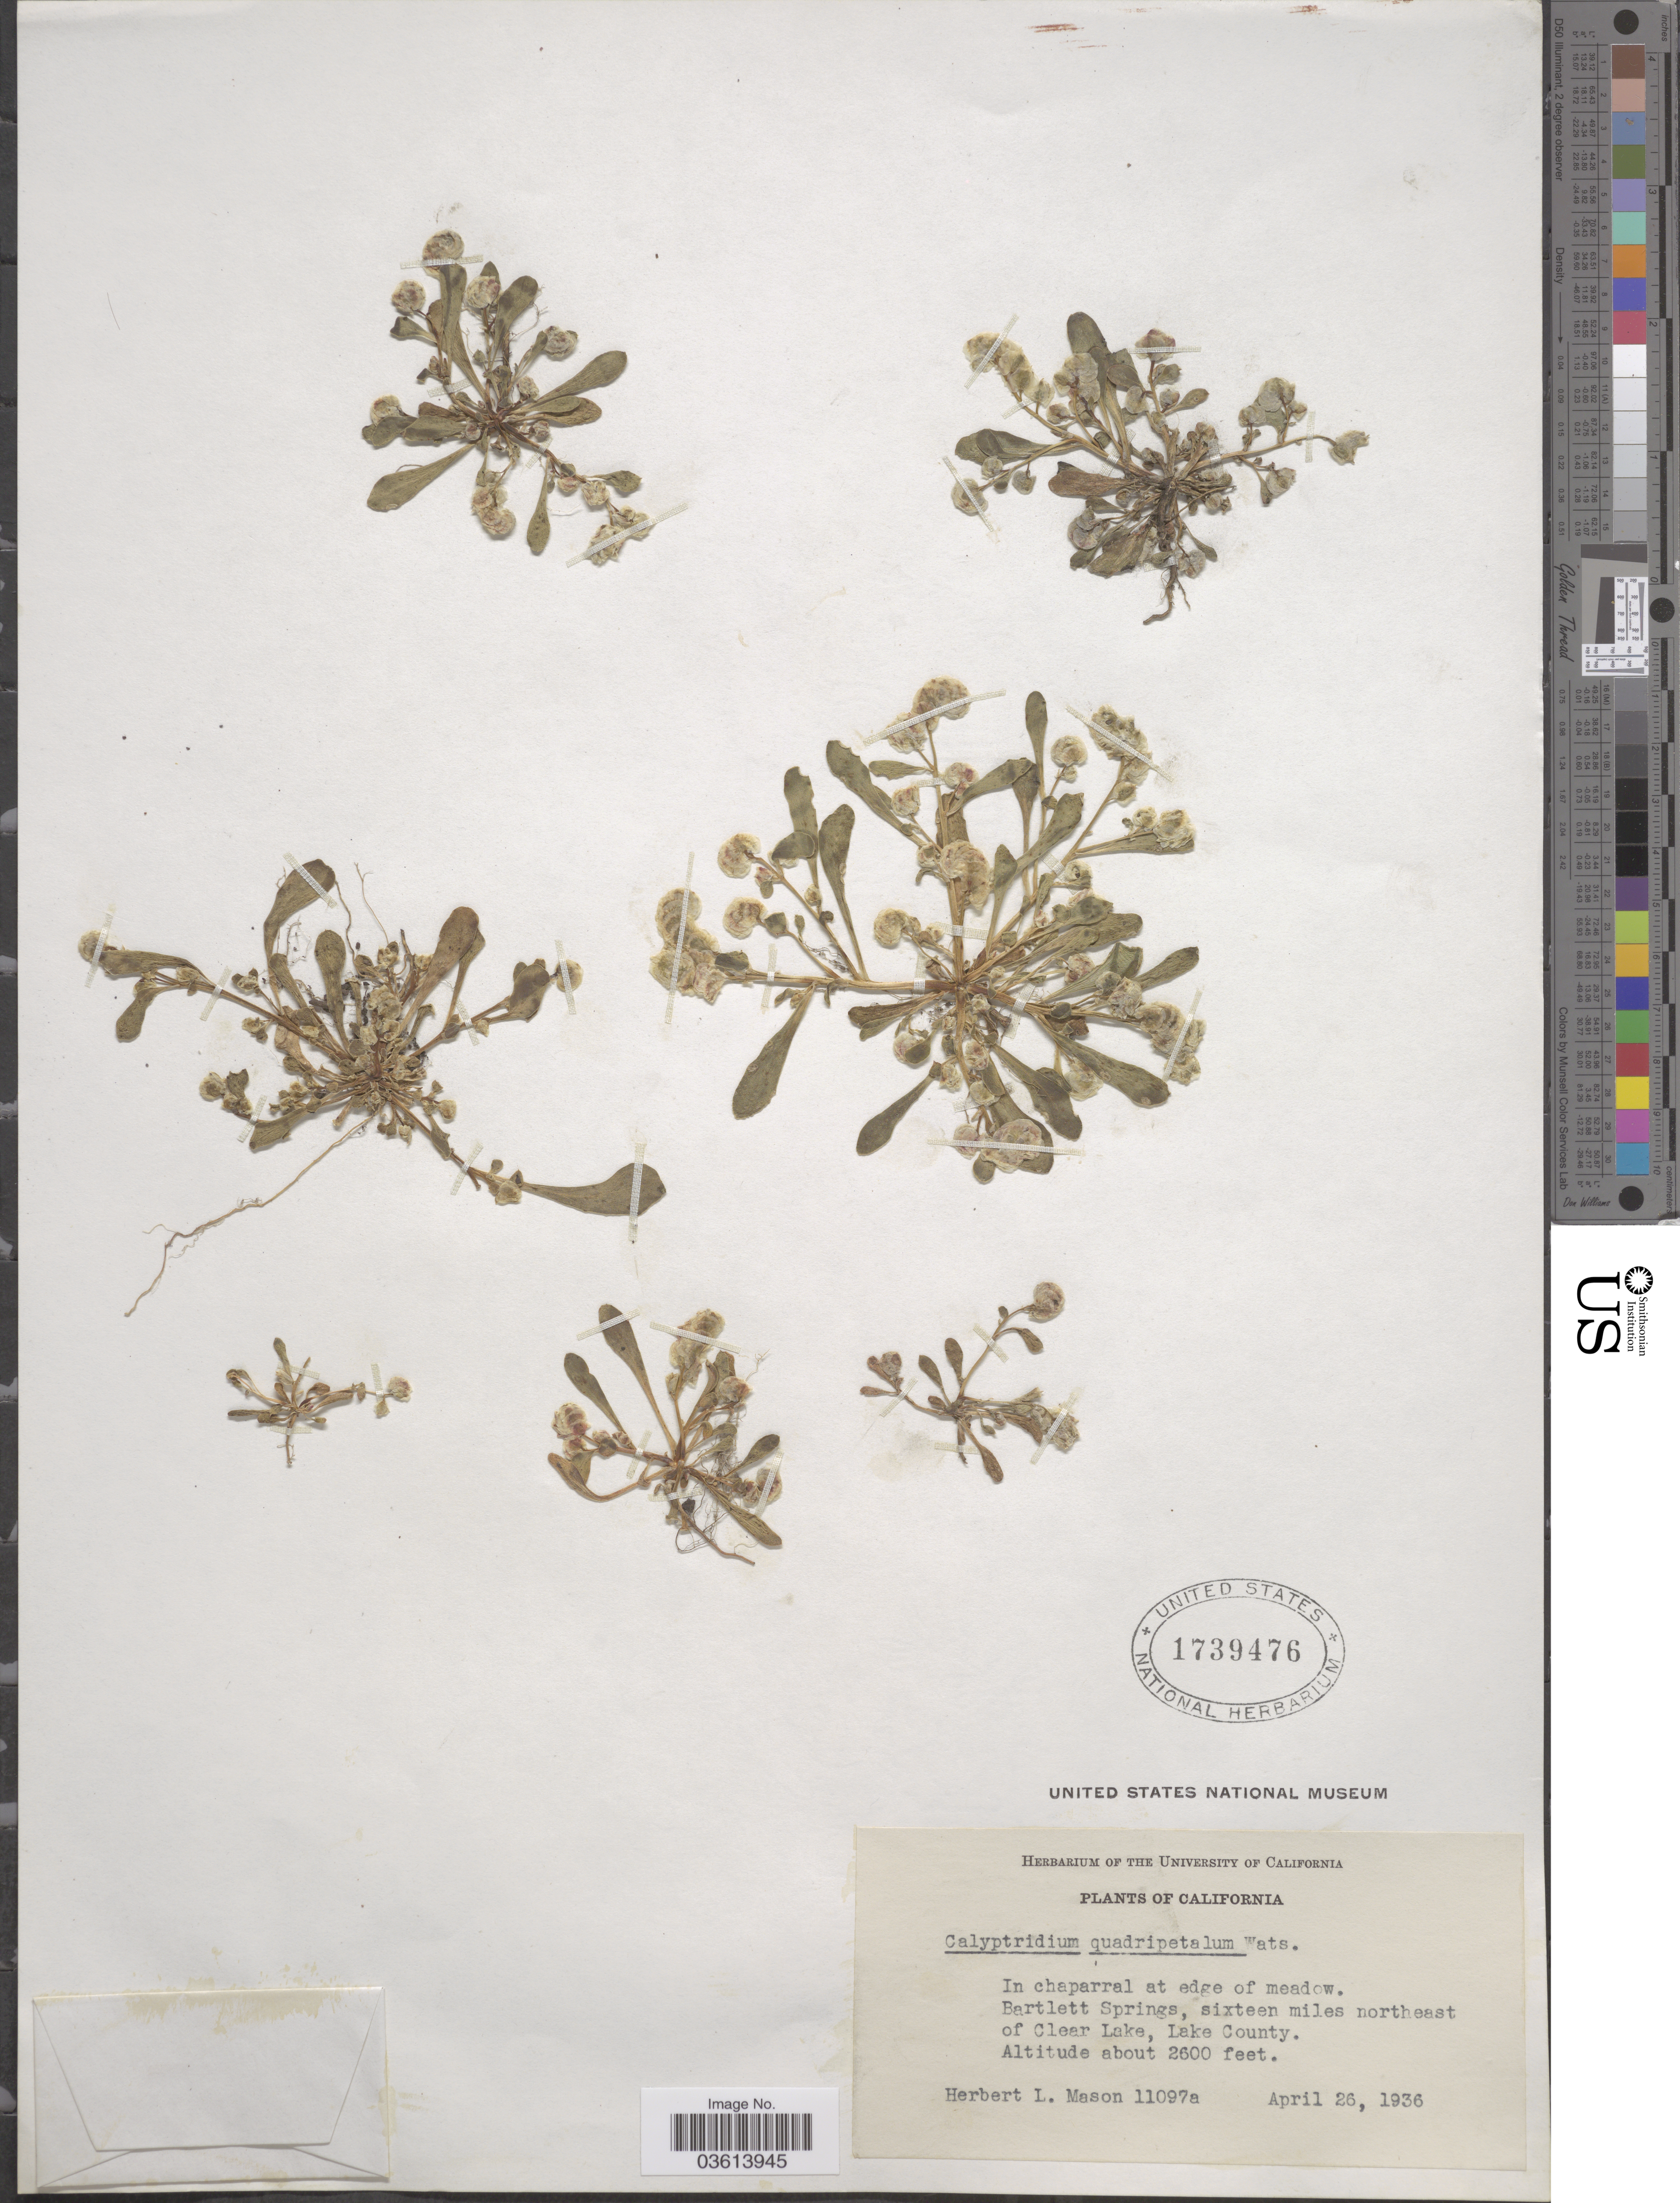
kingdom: Plantae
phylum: Tracheophyta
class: Magnoliopsida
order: Caryophyllales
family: Montiaceae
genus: Calyptridium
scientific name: Calyptridium quadripetalum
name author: S. Watson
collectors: H. L. Mason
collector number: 11097a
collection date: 1936-04-26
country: United States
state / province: California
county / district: Lake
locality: Bartlett Springs, sixteen miles northeast of Clear Lake, Lake County.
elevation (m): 792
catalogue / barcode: US 1739476